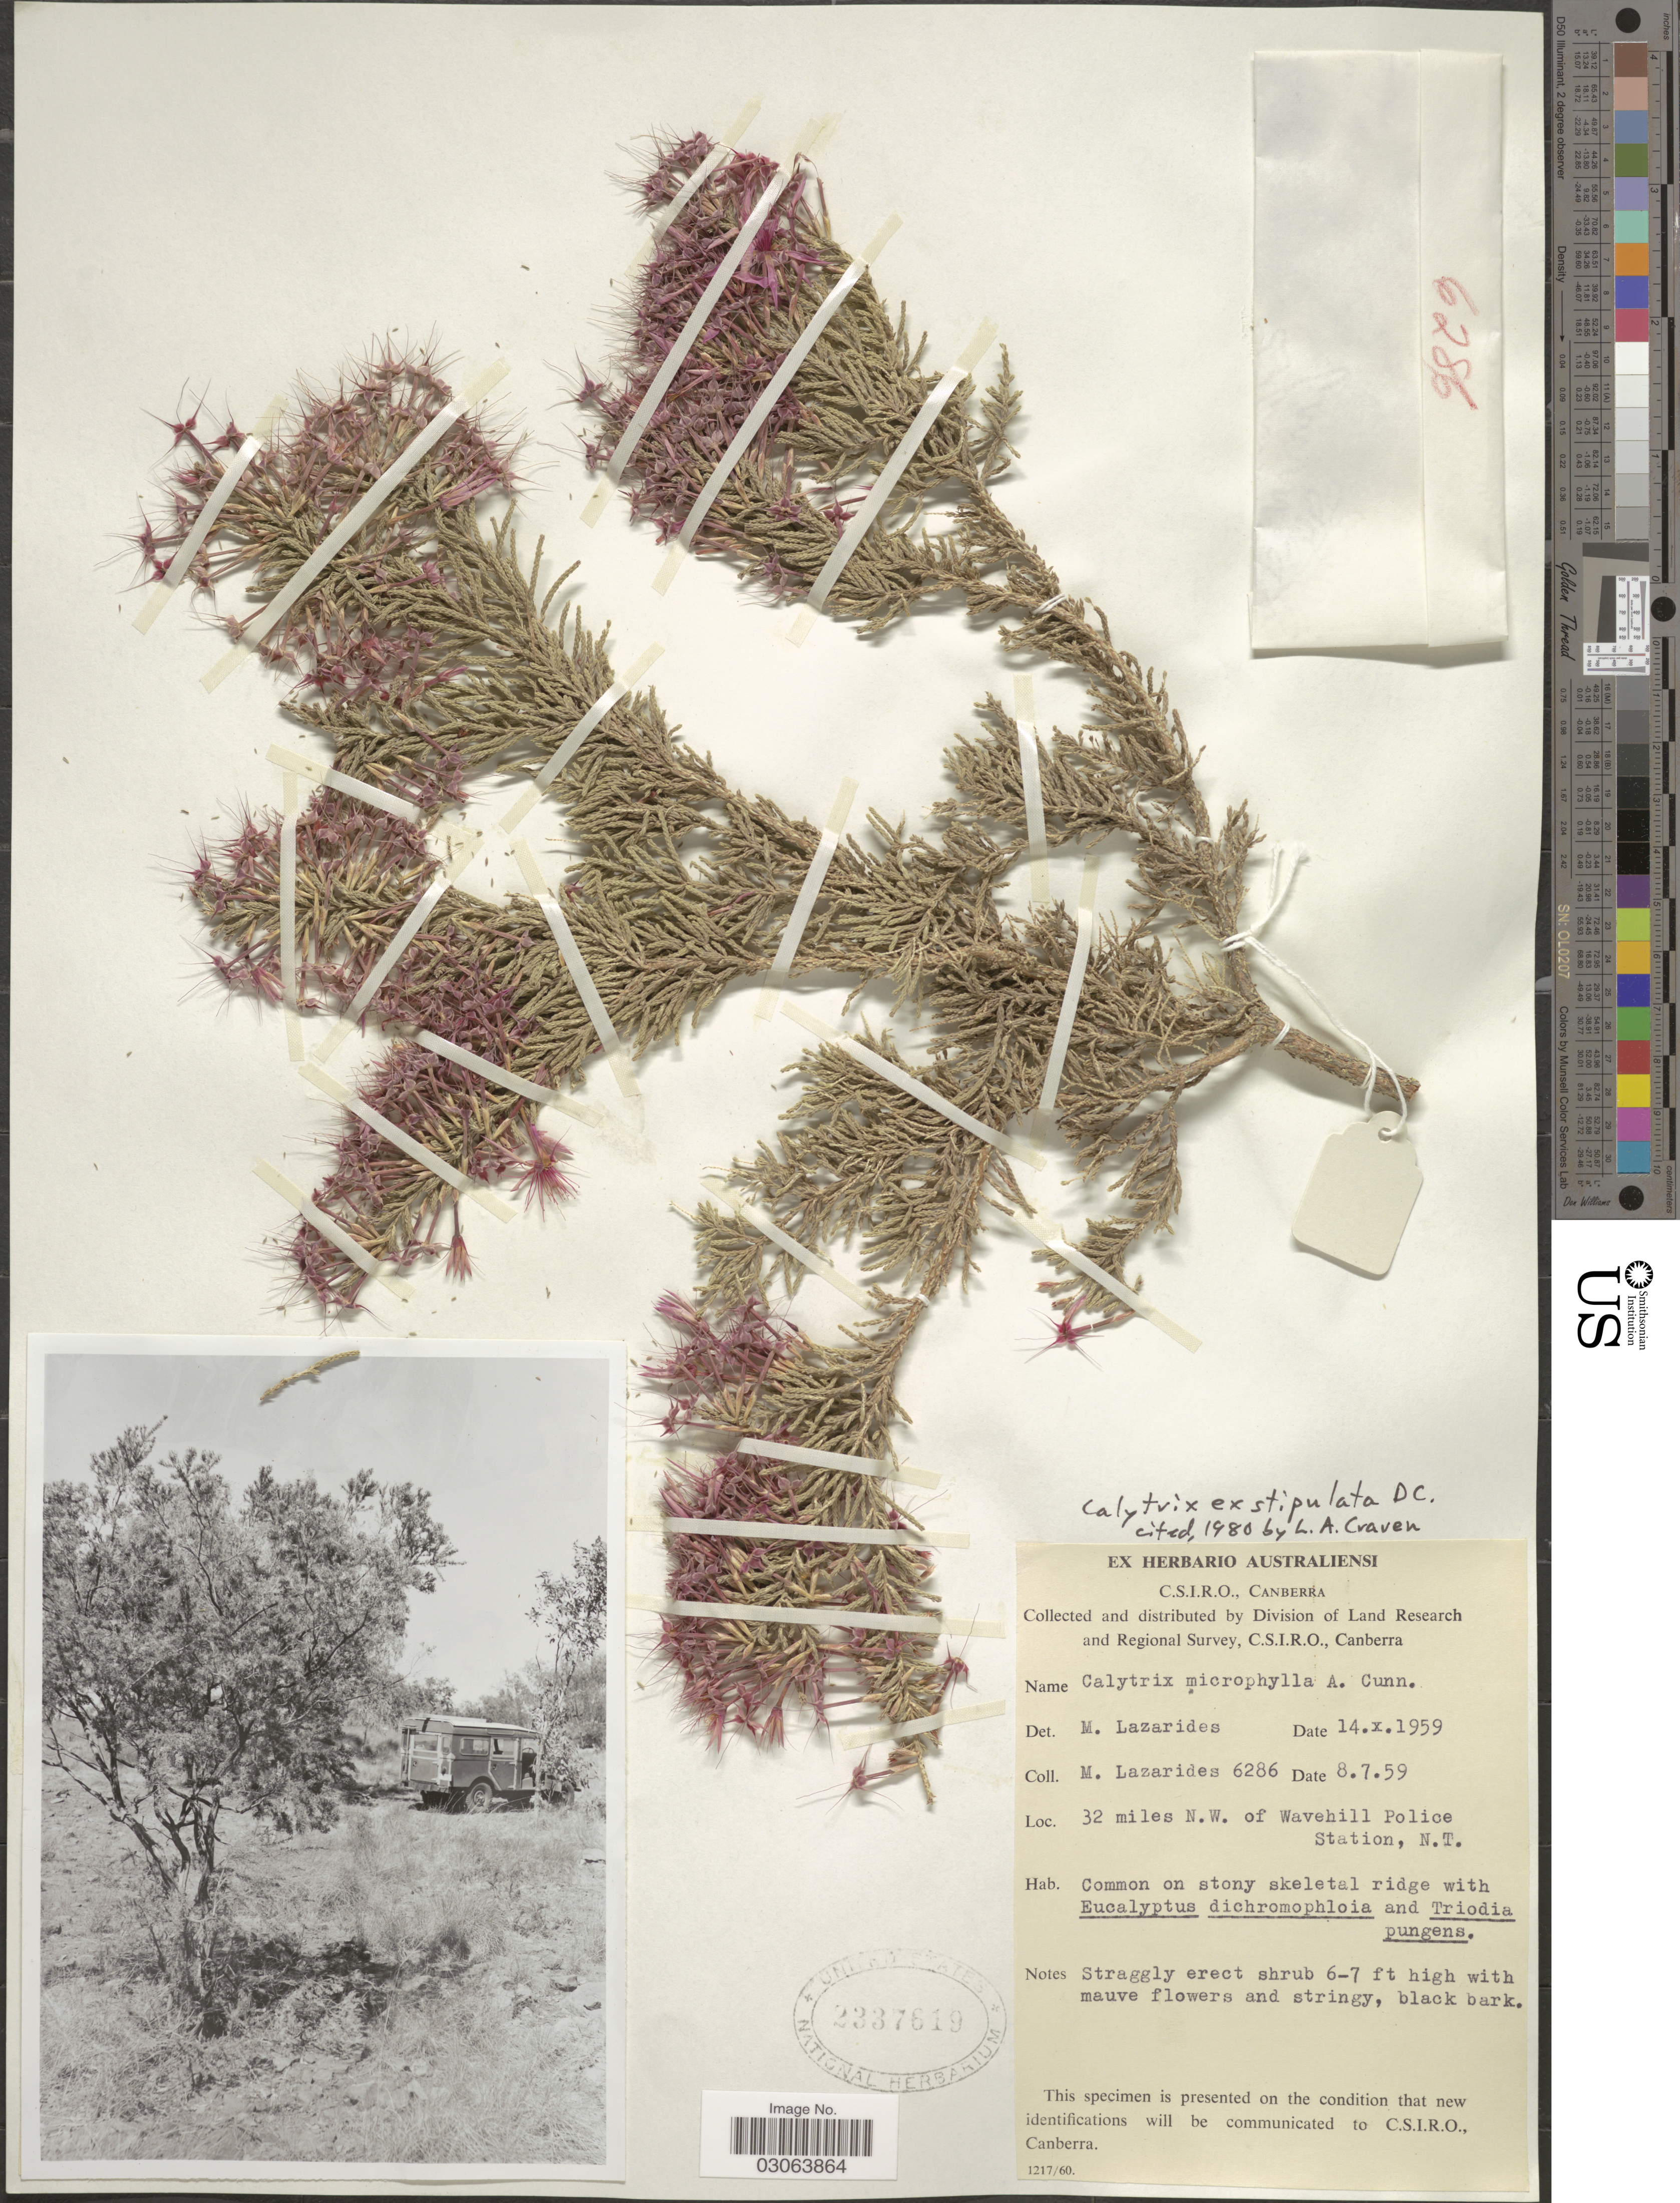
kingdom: Plantae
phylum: Tracheophyta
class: Magnoliopsida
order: Myrtales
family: Myrtaceae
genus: Calytrix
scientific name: Calytrix exstipulata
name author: D.C.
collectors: M. Lazarides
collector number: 6286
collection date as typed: Transcribed d/m/y: 8/7/59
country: Australia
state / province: Northern Territory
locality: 32 miles N.W. of Wavehill Police Station.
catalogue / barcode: US 2337619